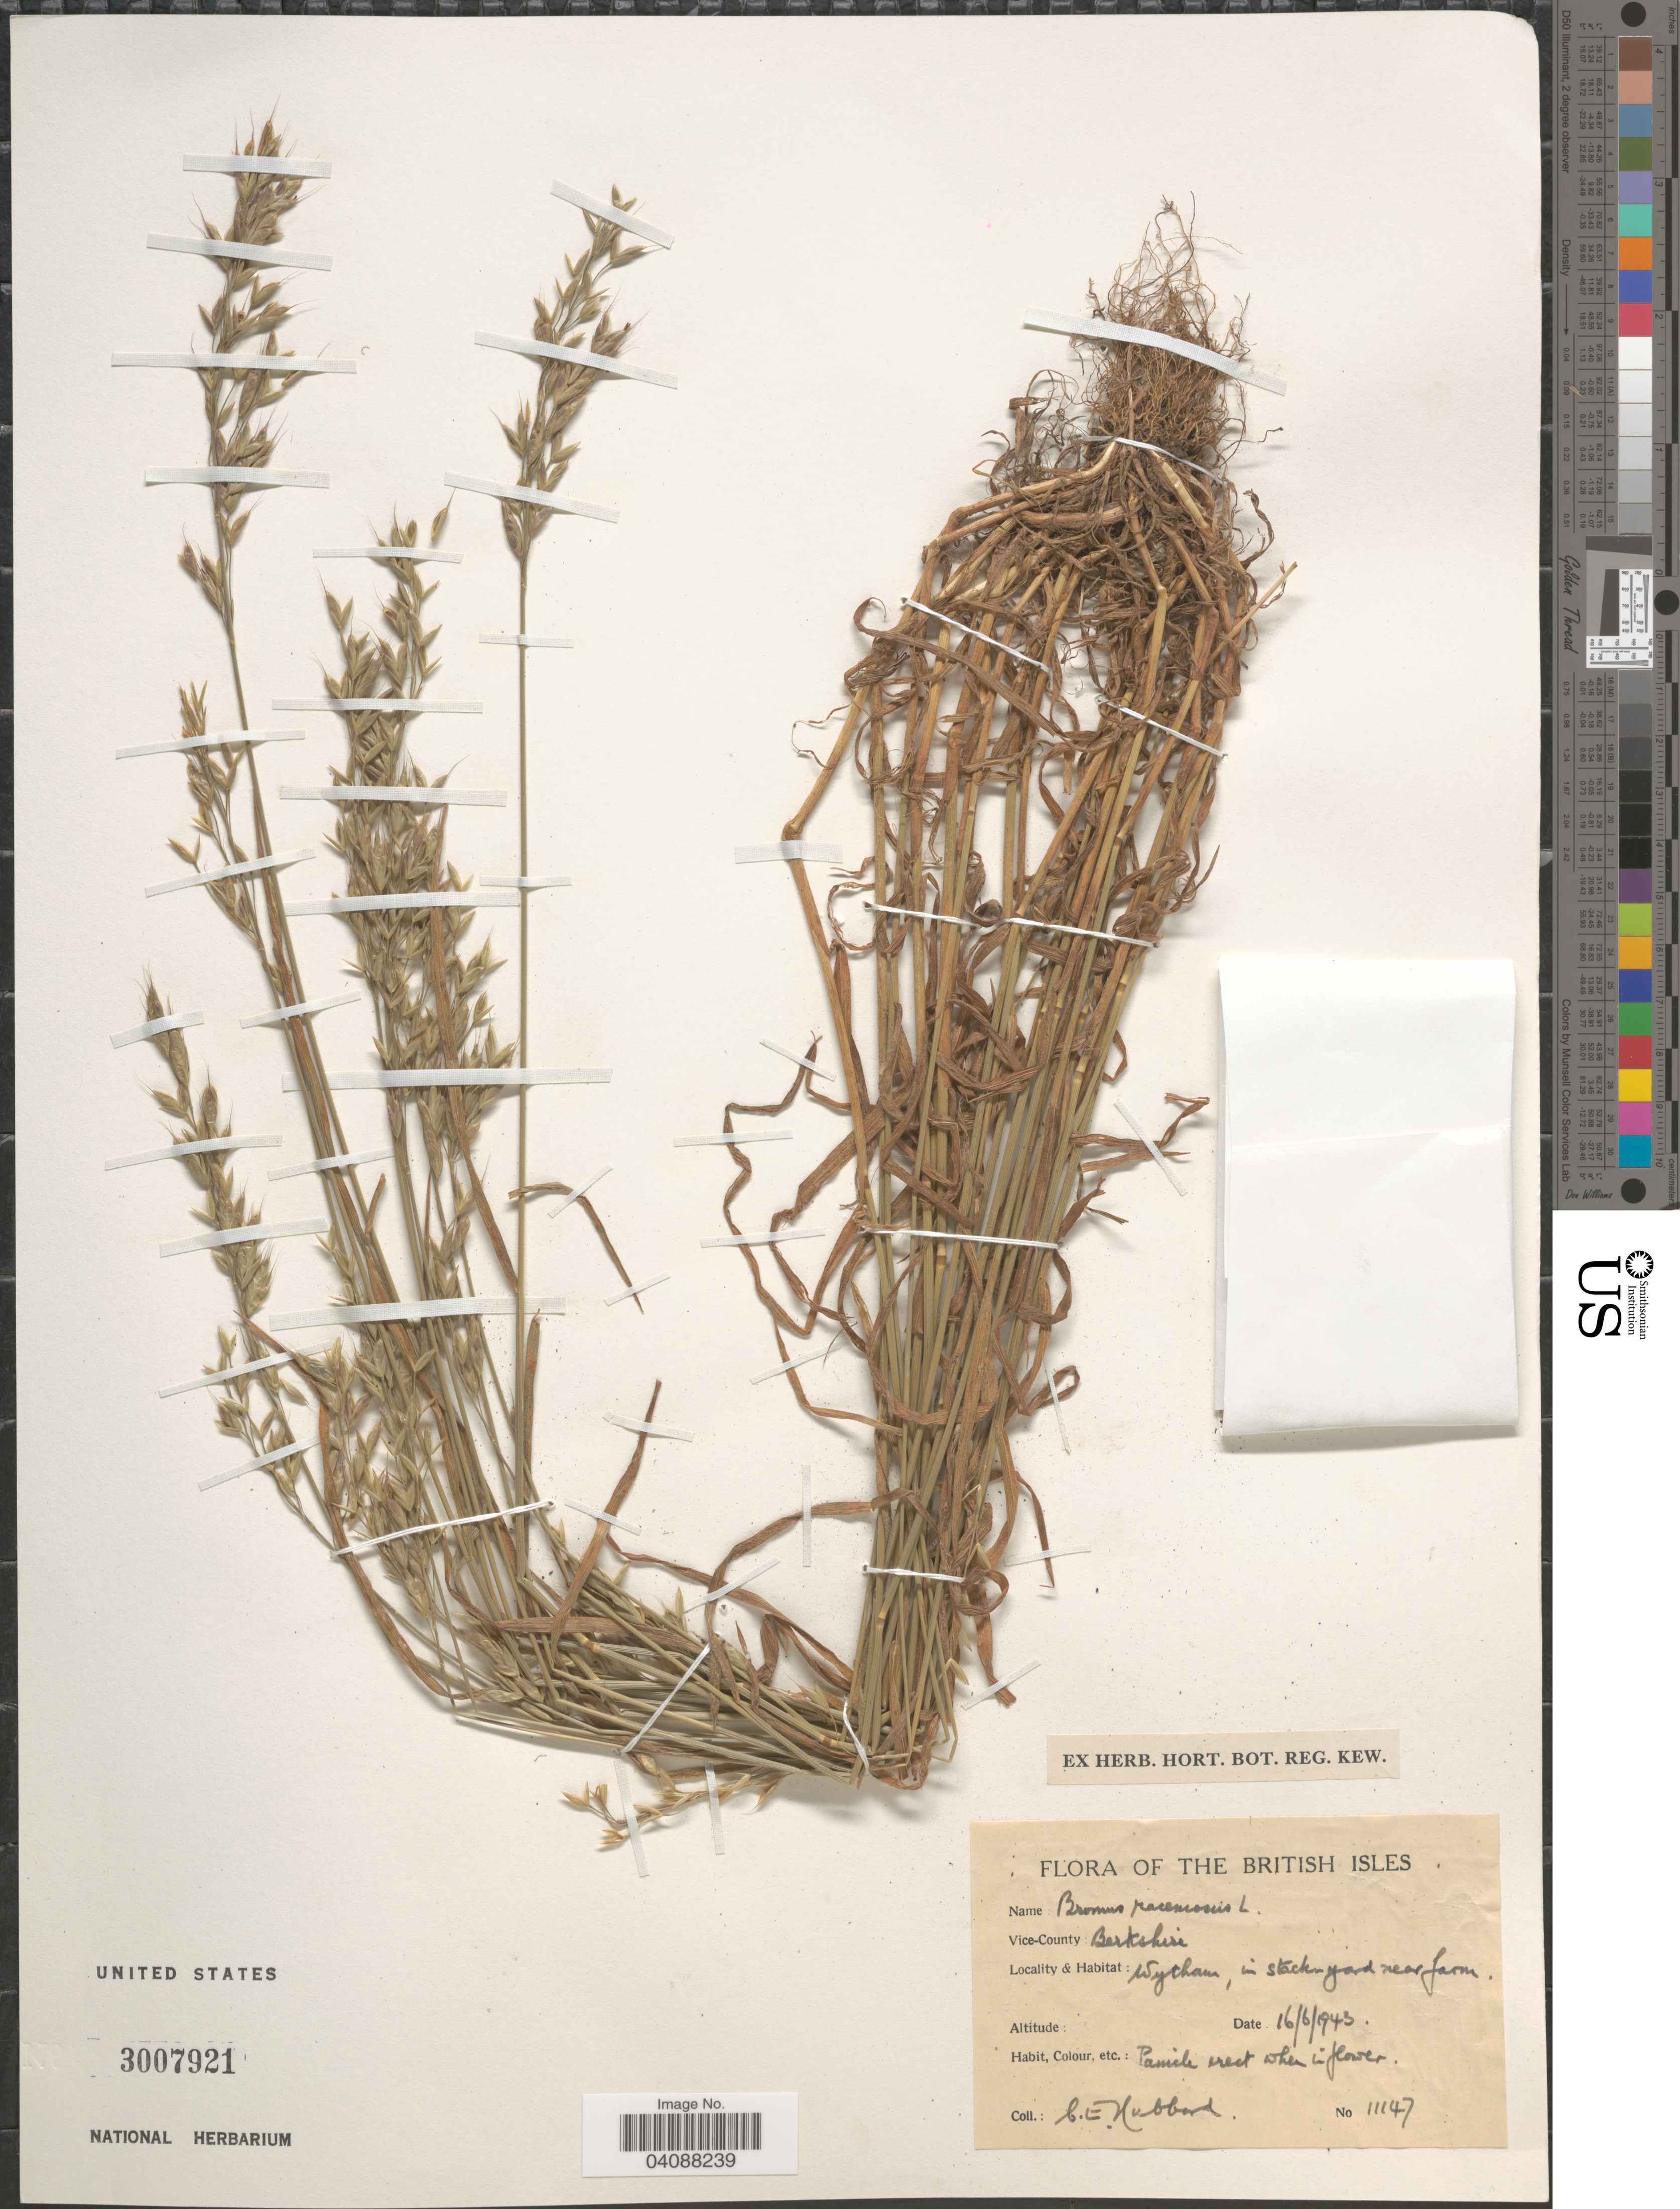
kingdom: Plantae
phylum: Tracheophyta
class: Liliopsida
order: Poales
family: Poaceae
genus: Bromus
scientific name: Bromus racemosus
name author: L.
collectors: C. E. Hubbard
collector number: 11147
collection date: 1943-06-16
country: United Kingdom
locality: The British Isles. Vice-County: Berkshire. Wytham, in Stackyard near farm.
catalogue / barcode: US 3007921